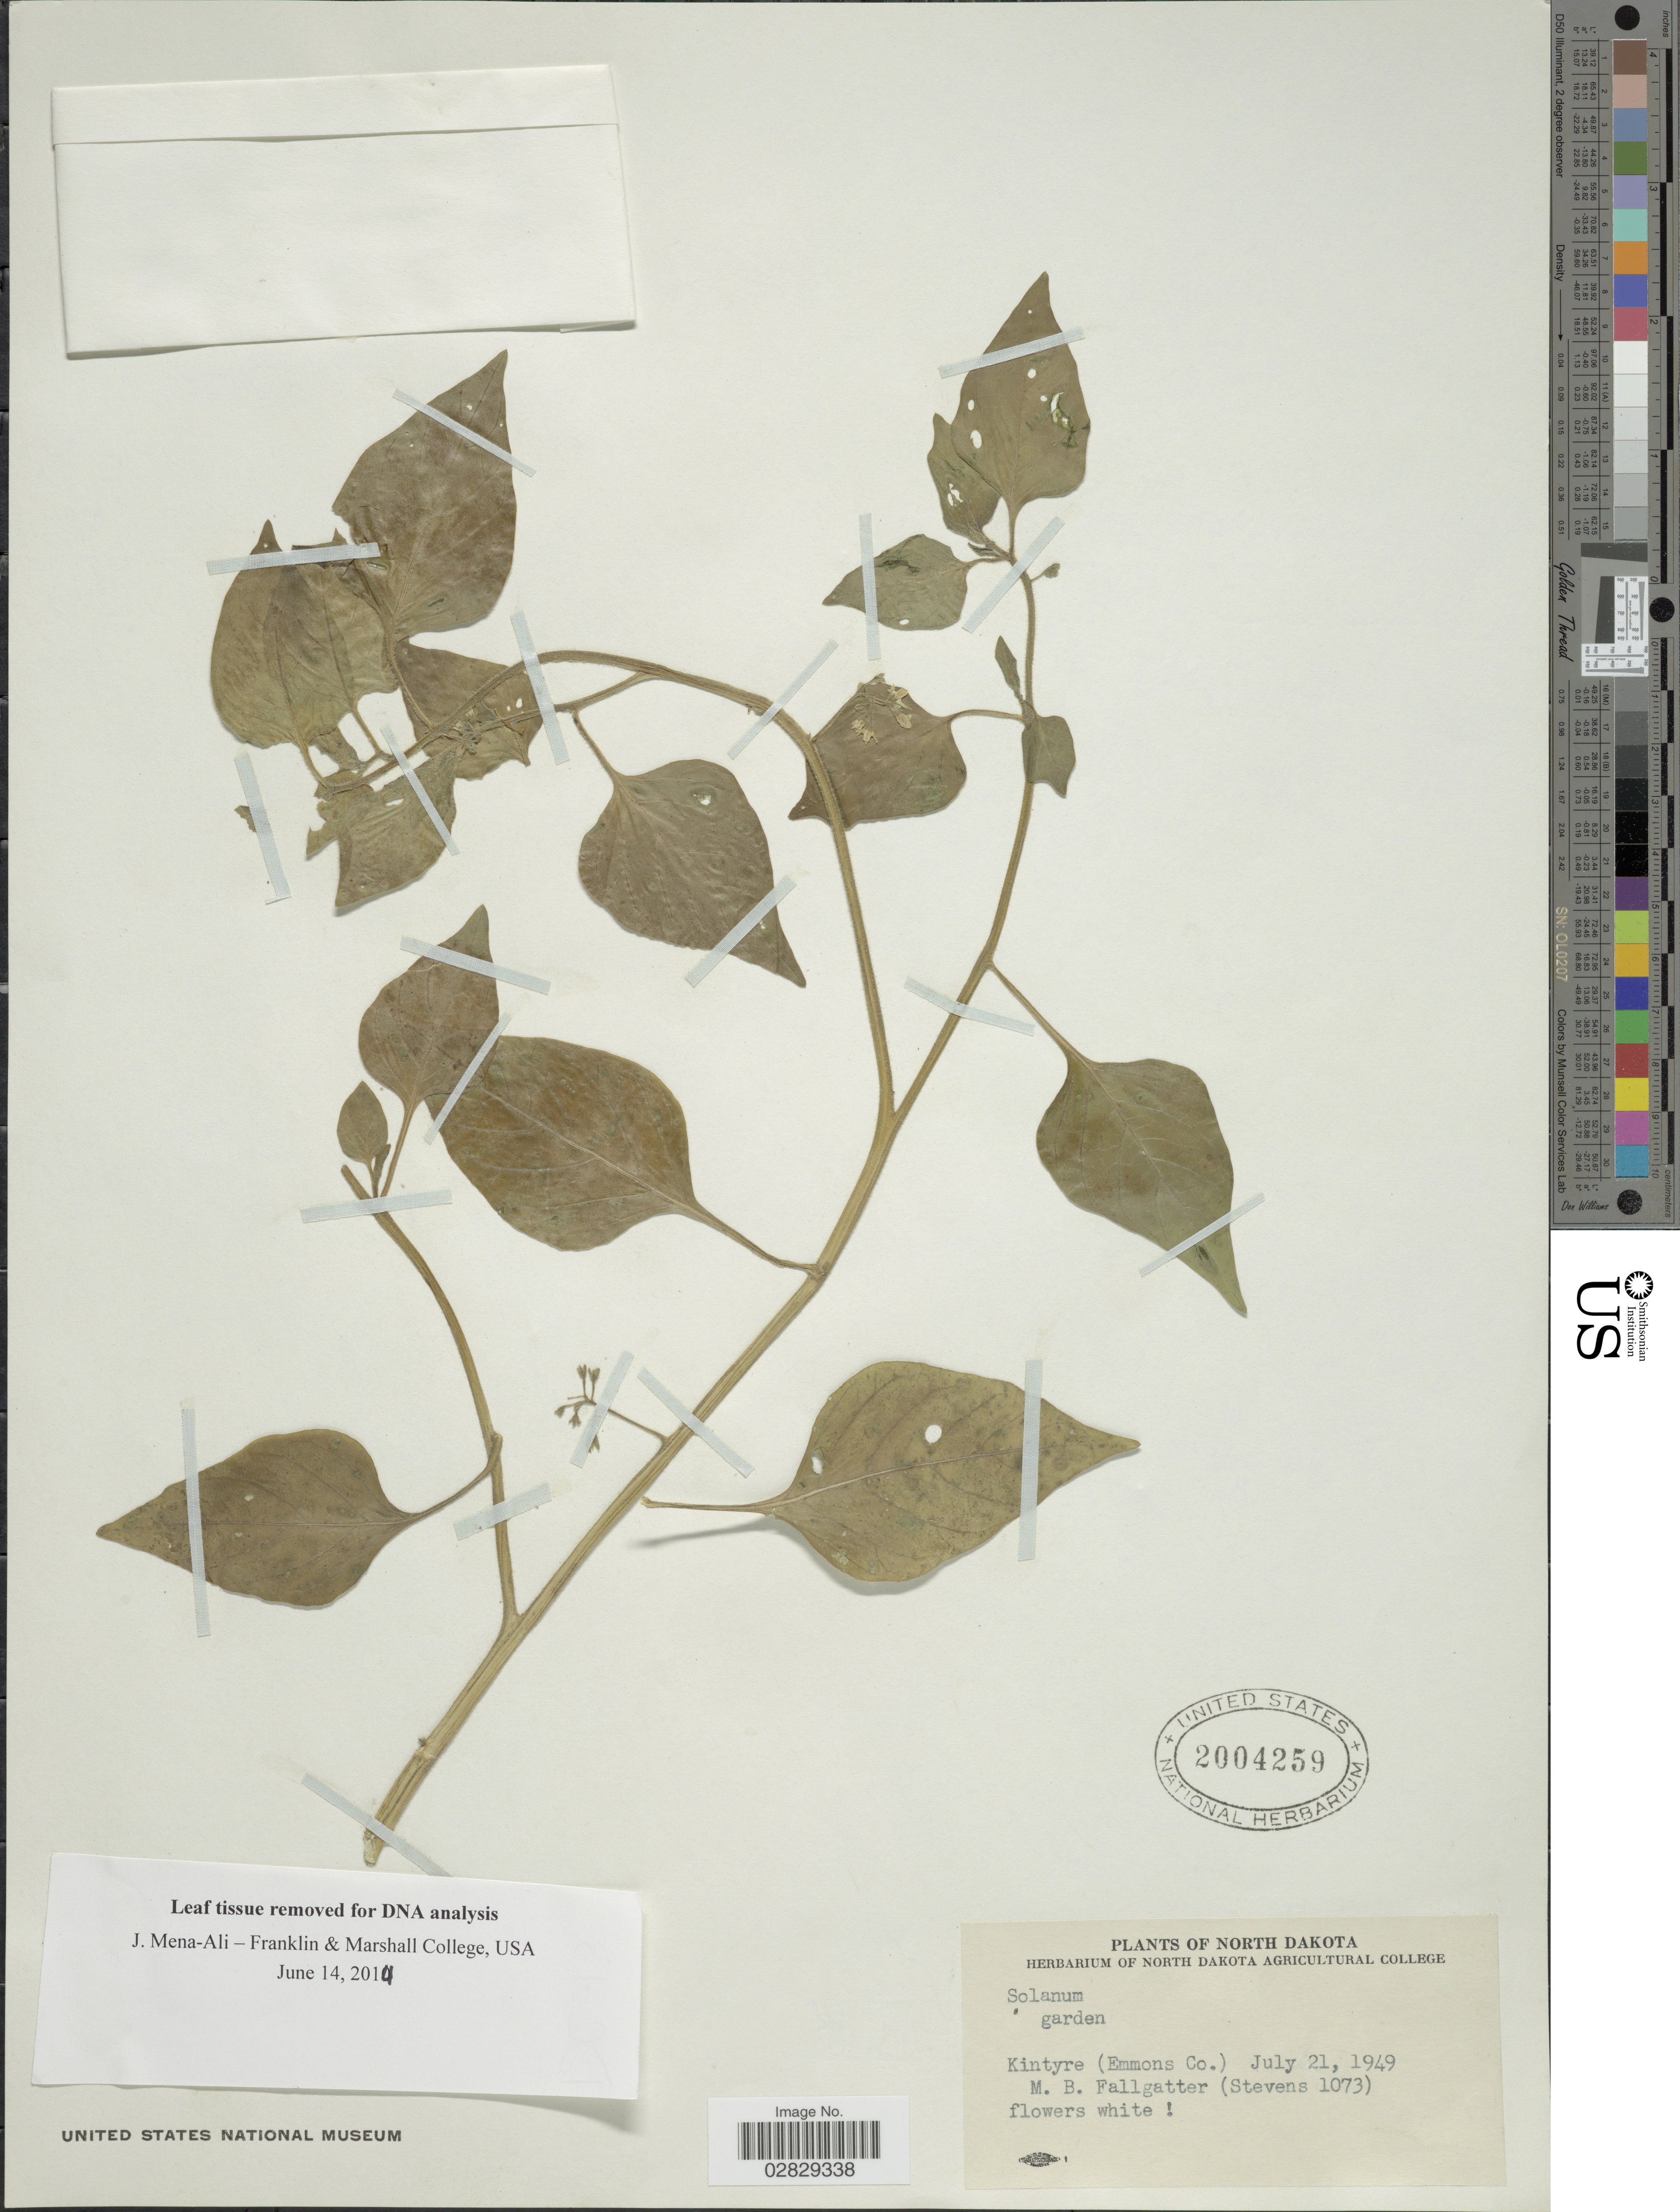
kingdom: Plantae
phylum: Tracheophyta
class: Magnoliopsida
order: Solanales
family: Solanaceae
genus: Solanum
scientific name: Solanum sp.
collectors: M. Fallgatter & -. Stevens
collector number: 1073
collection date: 1949-07-21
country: United States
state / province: North Dakota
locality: Kintyre (Emmons Co.)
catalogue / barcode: US 2004259